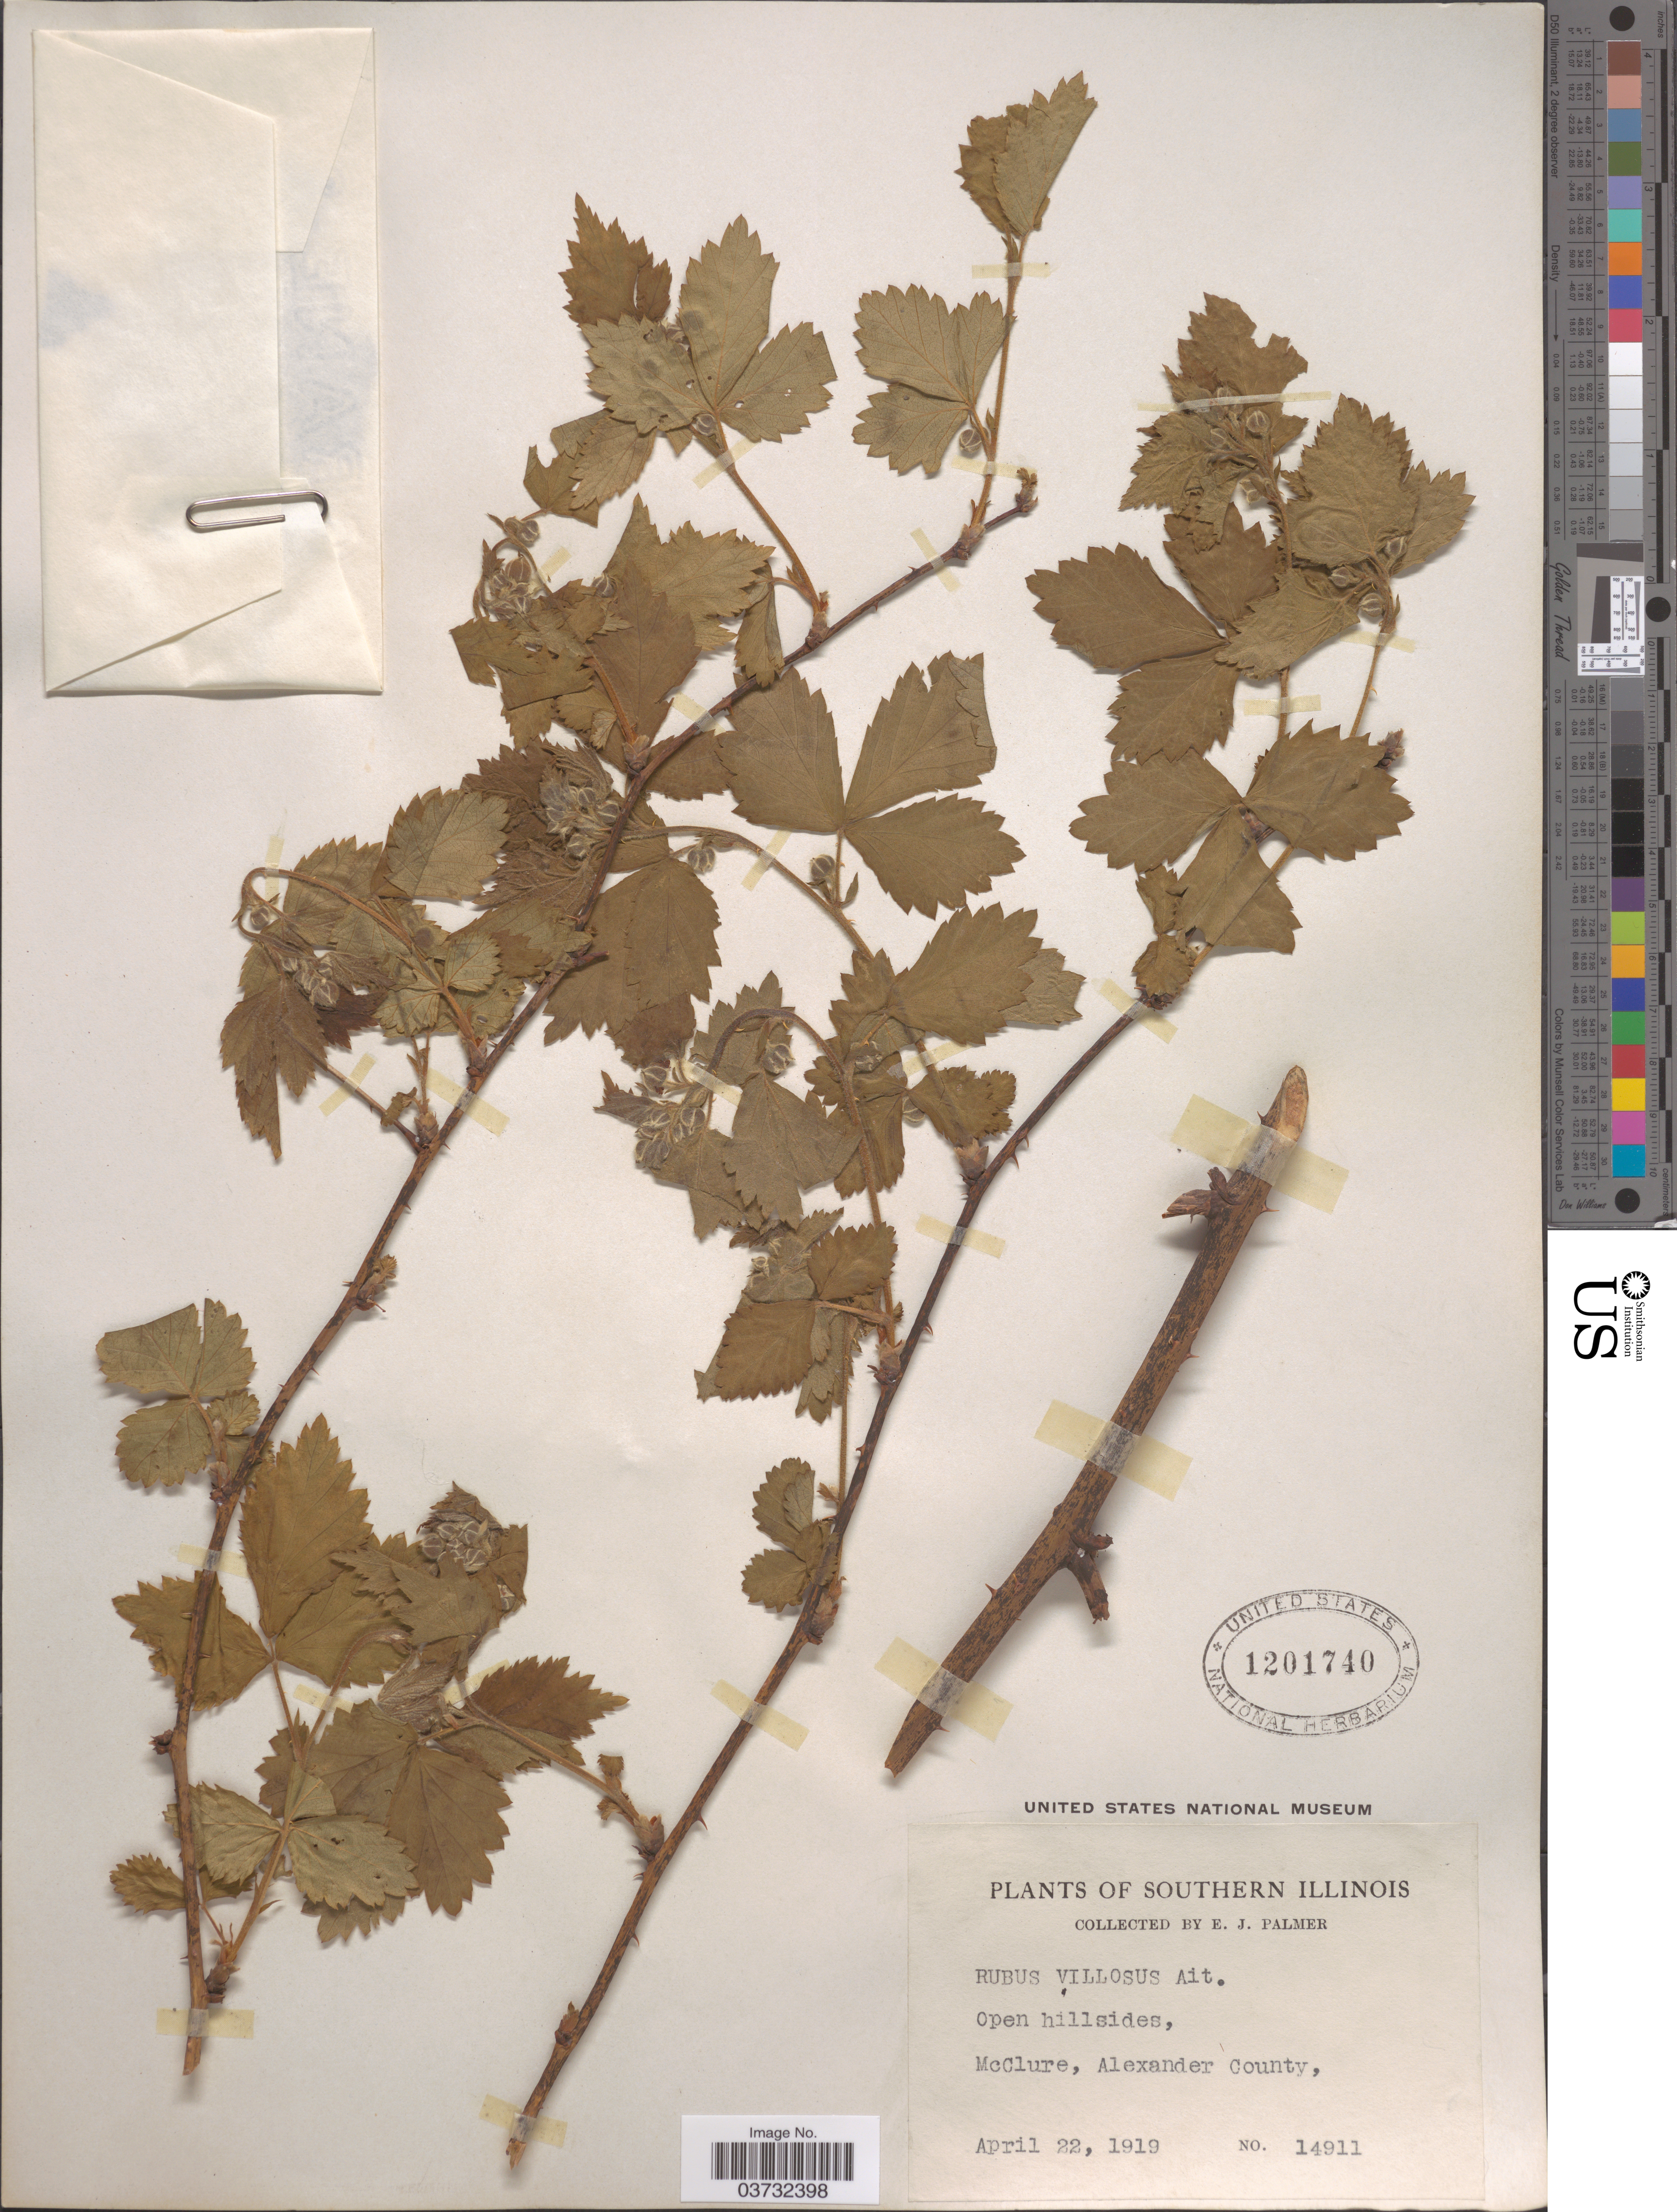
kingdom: Plantae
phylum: Tracheophyta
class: Magnoliopsida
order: Rosales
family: Rosaceae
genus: Rubus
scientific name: Rubus villosus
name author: Thunb.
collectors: E. J. Palmer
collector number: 14911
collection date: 1919-04-22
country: United States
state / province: Illinois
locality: Southern Illinois. Open hillsides, McClure, Alexander County.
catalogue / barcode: US 1201740